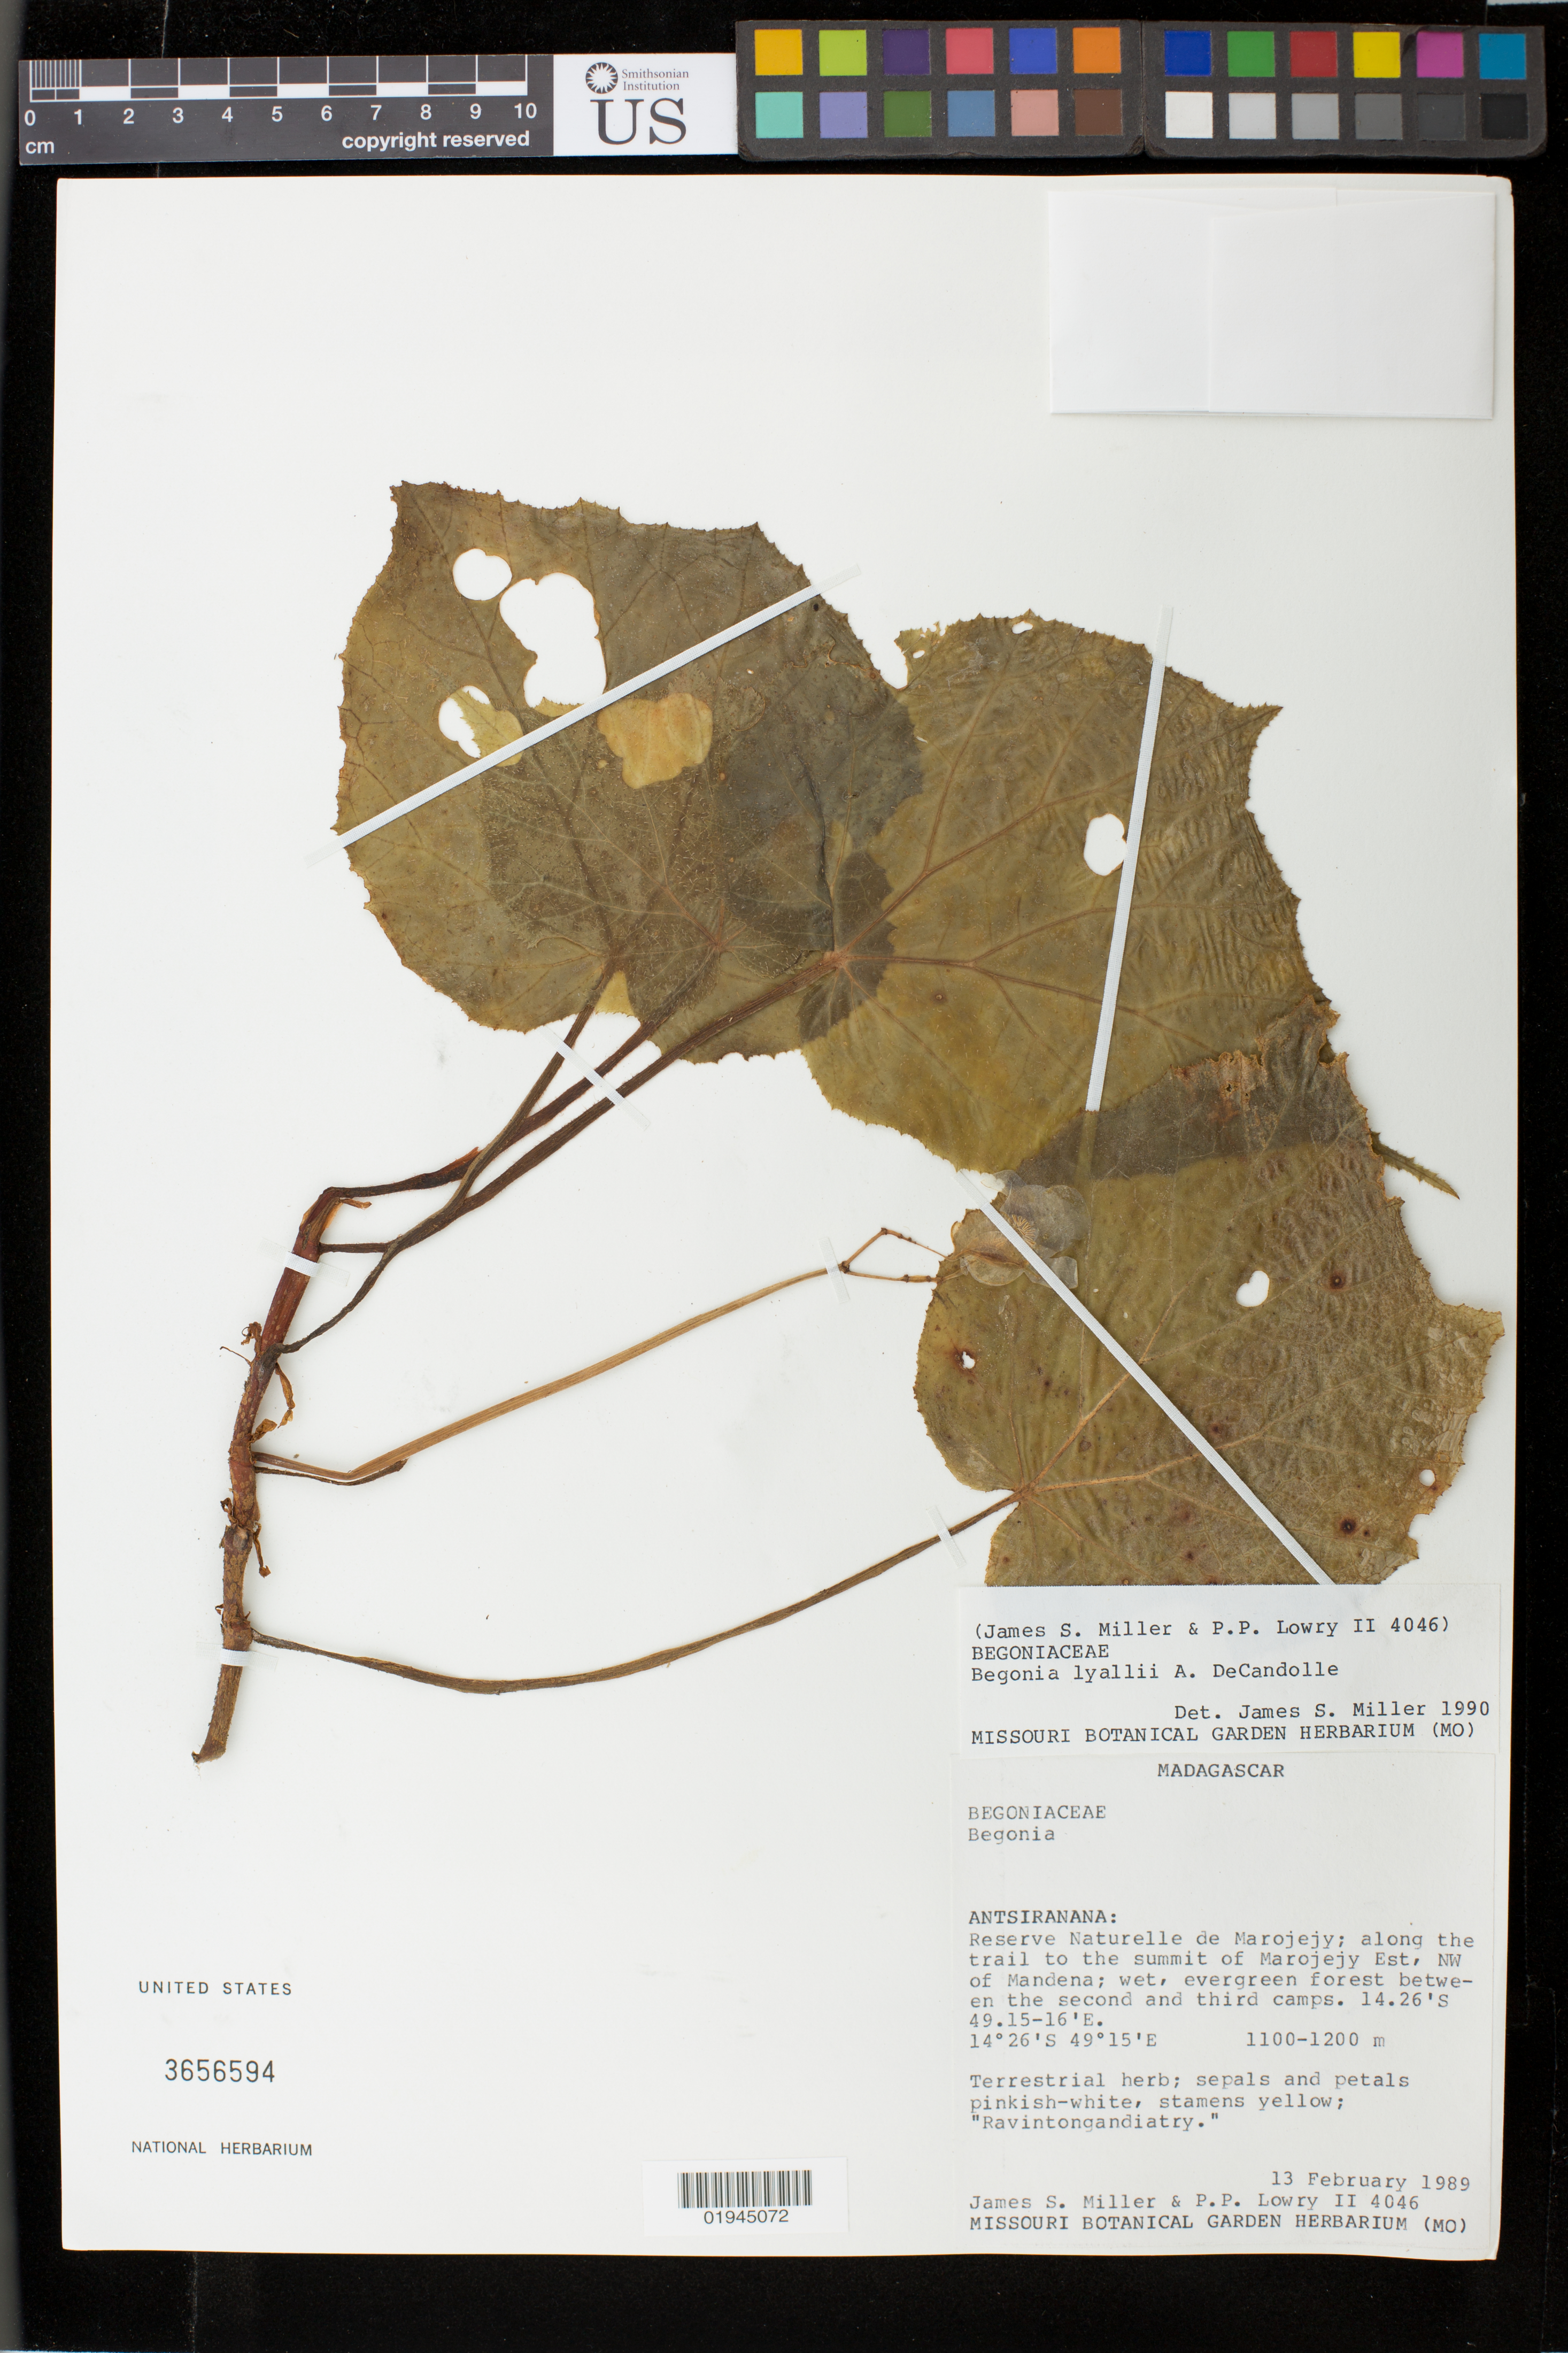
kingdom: Plantae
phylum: Tracheophyta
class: Magnoliopsida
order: Cucurbitales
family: Begoniaceae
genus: Begonia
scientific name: Begonia lyallii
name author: Aug. DC.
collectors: J. S. Miller & P. Lowery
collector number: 4046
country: Madagascar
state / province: Sava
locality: Reserve Naturelle de Marojejy, along the trail to the summit to Marojejy Est, NW of Mandena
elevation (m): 1100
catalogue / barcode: US 3656594